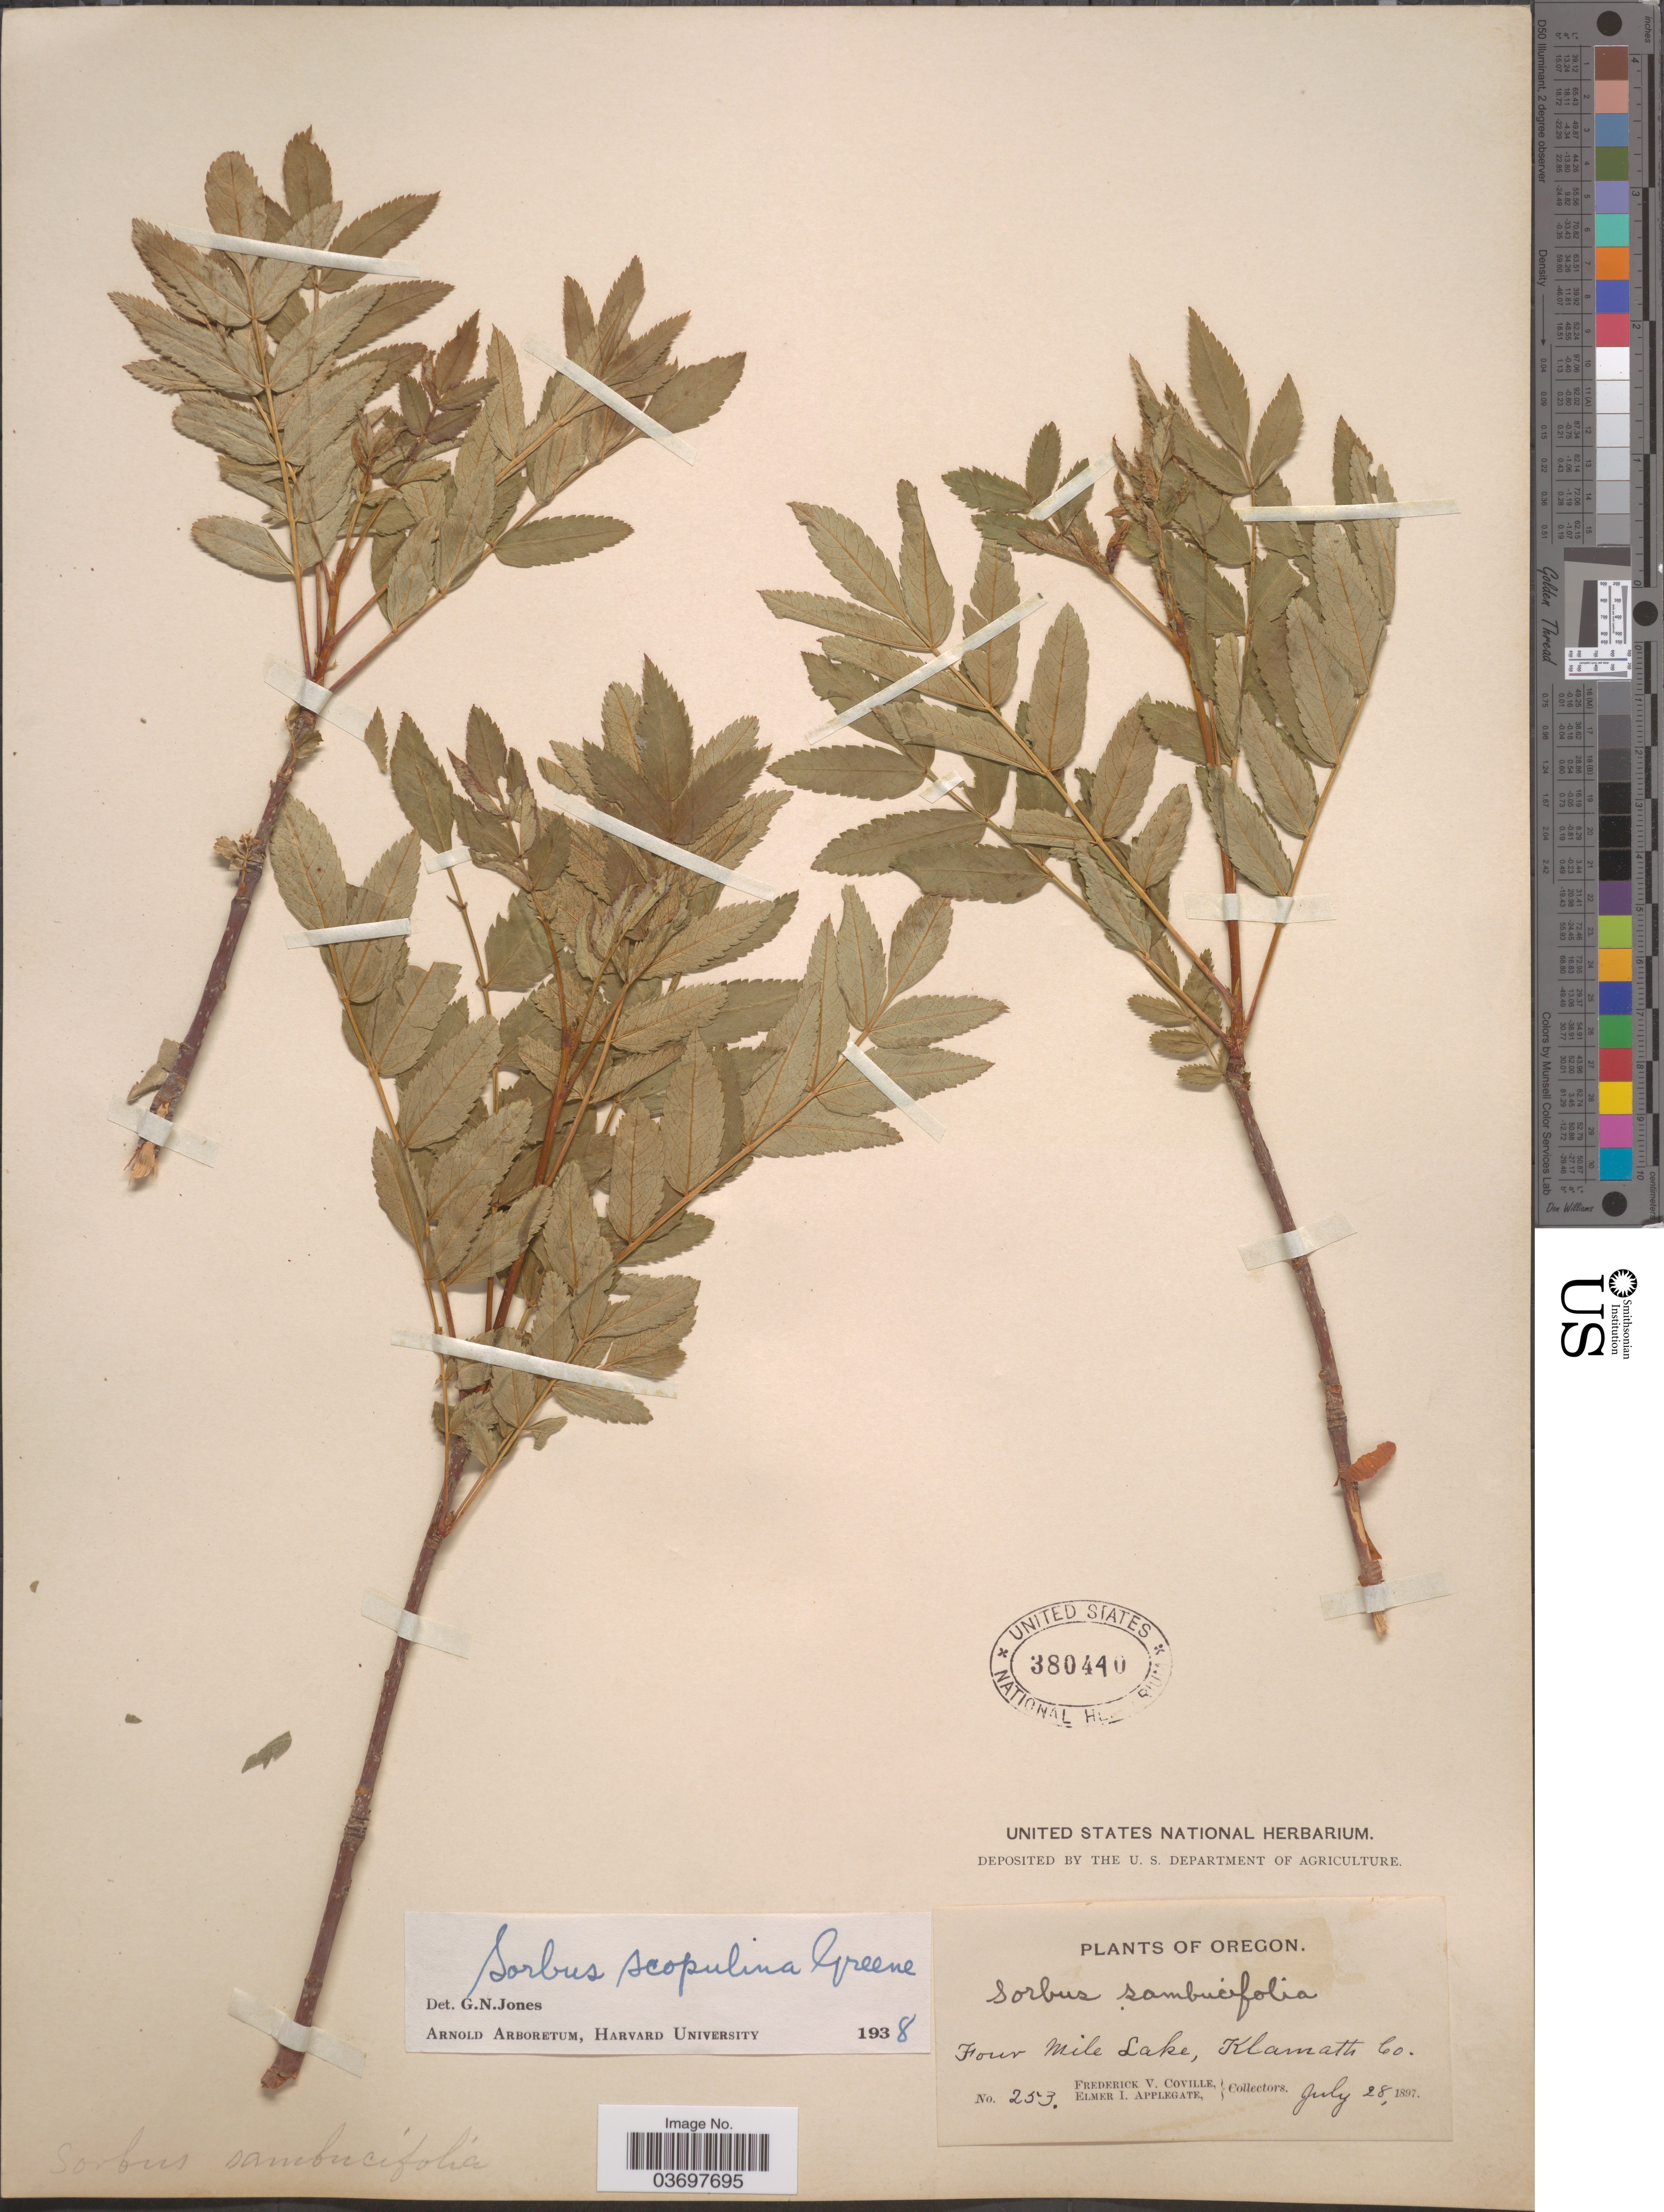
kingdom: Plantae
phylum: Tracheophyta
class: Magnoliopsida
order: Rosales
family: Rosaceae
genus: Sorbus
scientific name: Sorbus scopulina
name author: Greene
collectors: F. V. Coville & E. I. Applegate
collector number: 253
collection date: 1897-07-28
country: United States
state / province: Oregon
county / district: Klamath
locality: Four Mile Lake, Klamath Co.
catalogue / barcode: US 380440